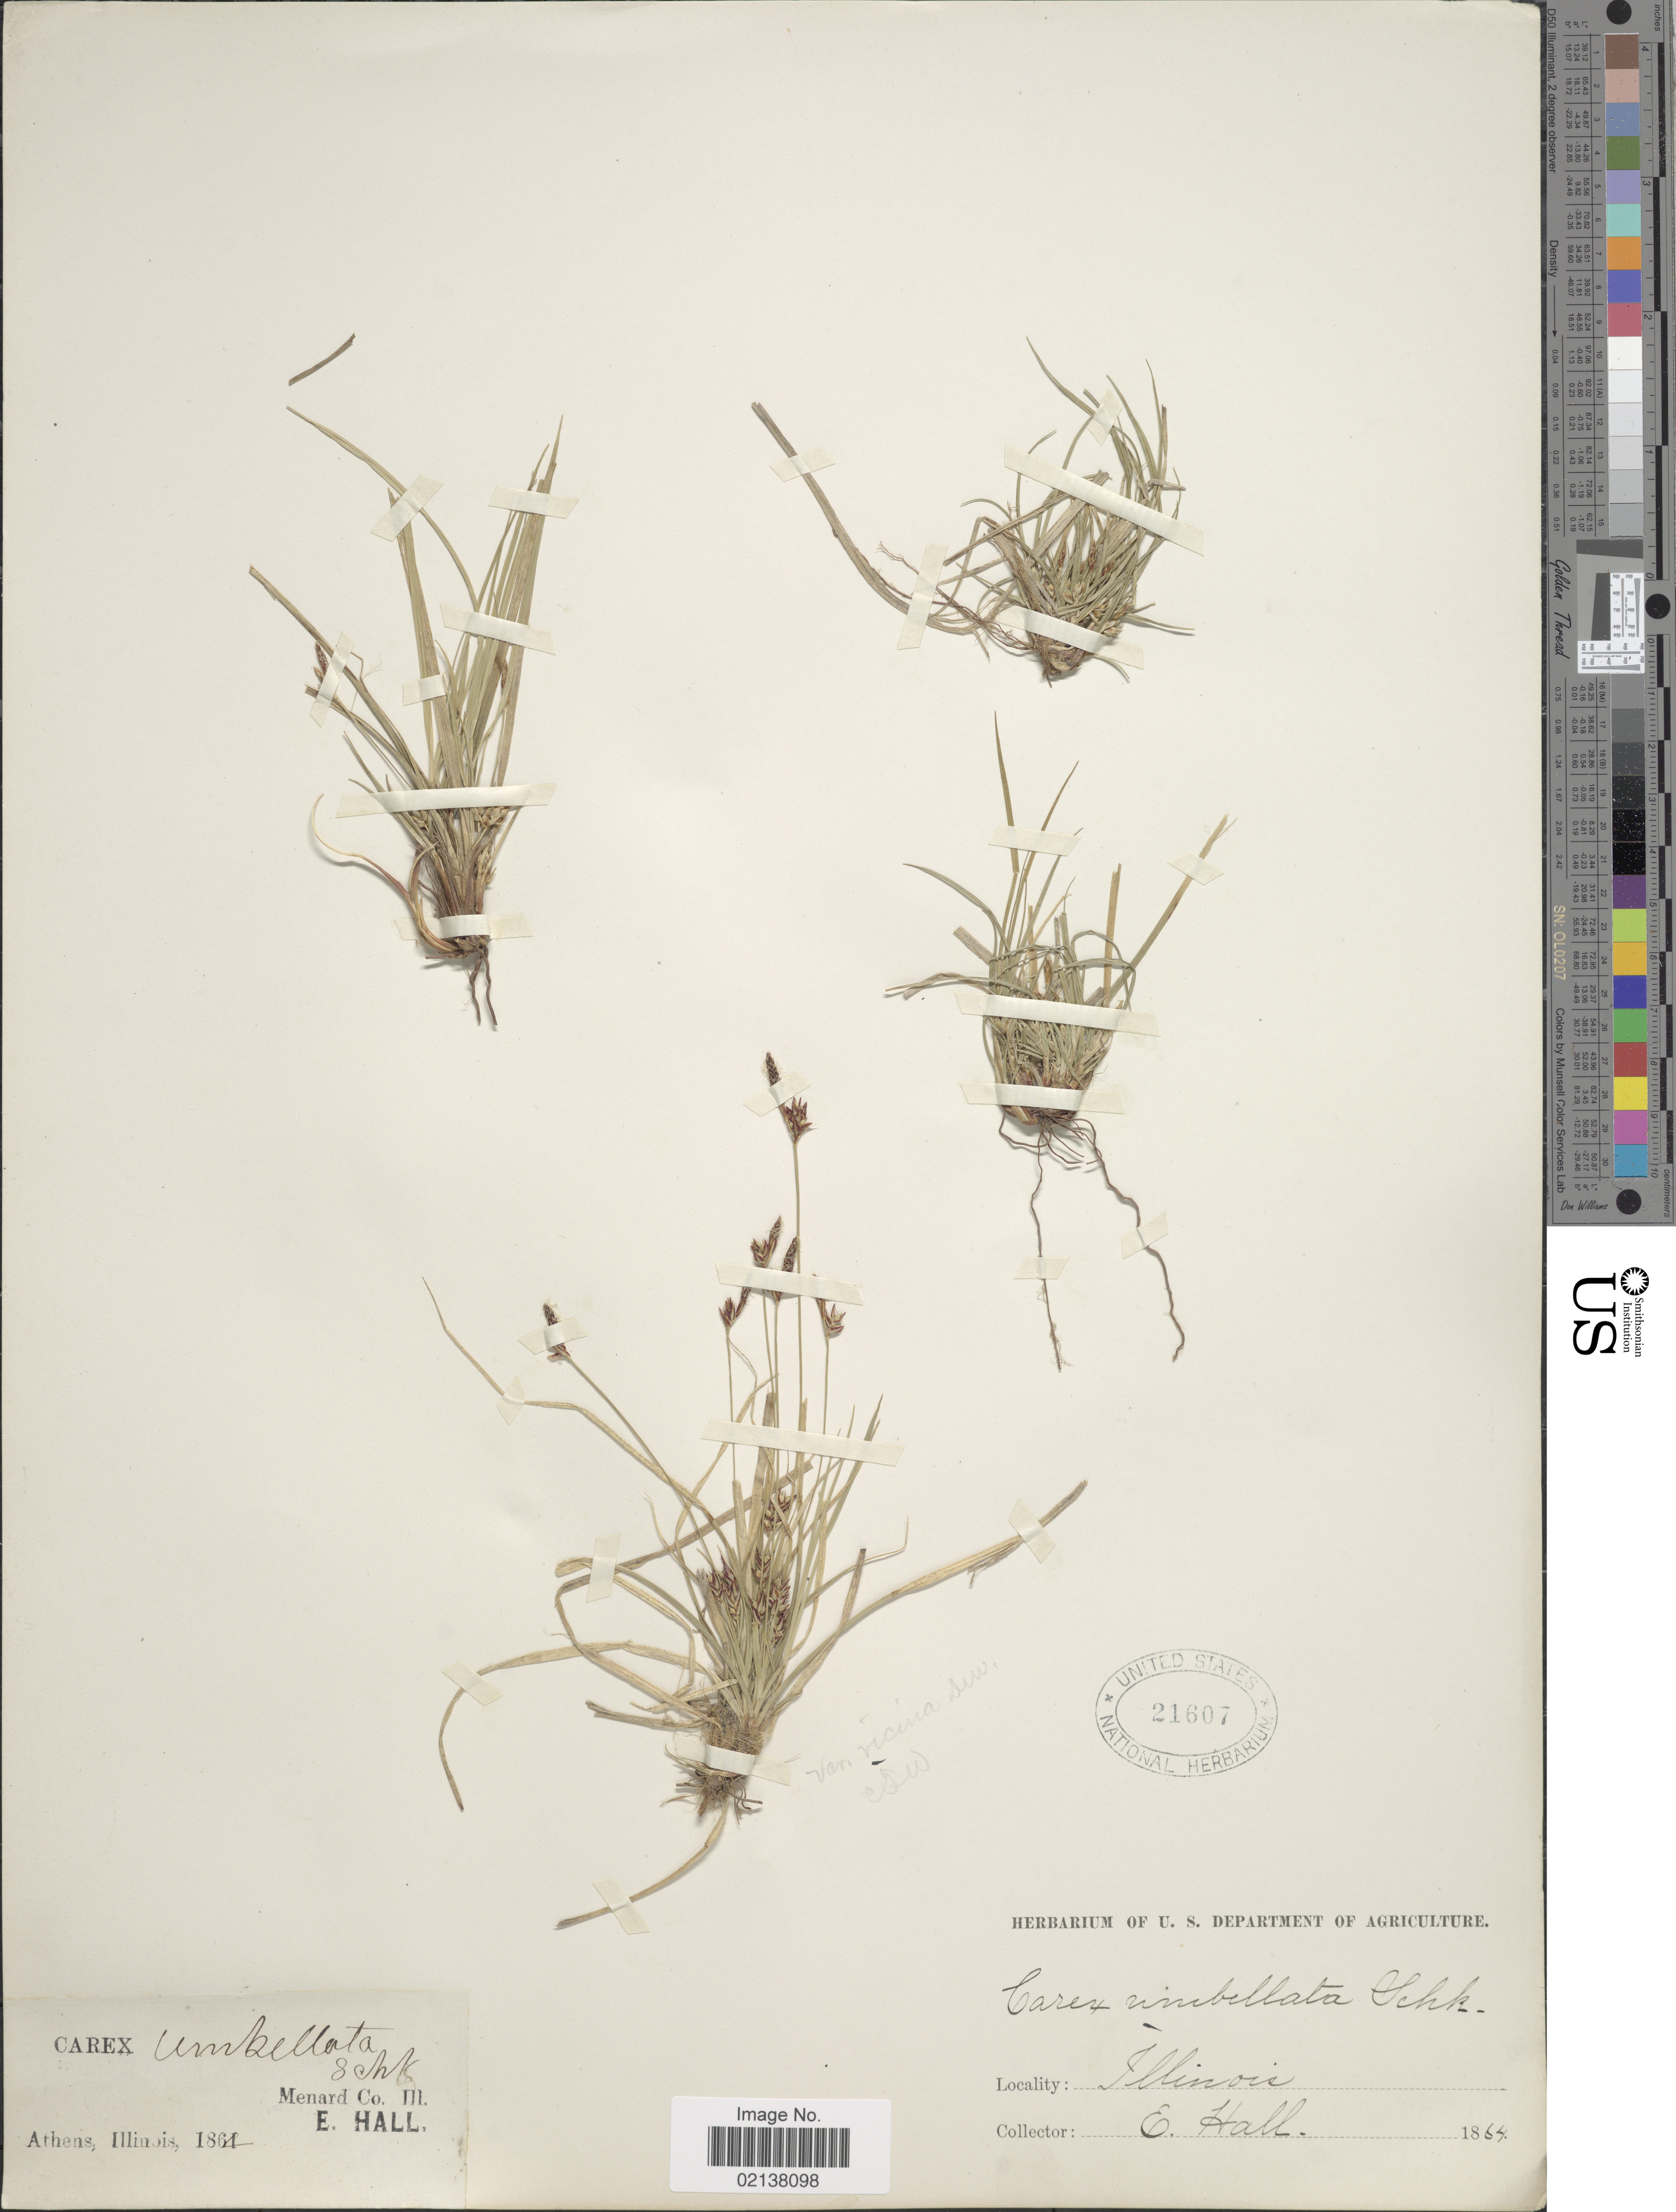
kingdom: Plantae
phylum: Tracheophyta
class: Liliopsida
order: Poales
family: Cyperaceae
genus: Carex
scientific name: Carex umbellata var. vicina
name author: Dewey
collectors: E. Hall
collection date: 1864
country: United States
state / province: Illinois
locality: Menard Co. Athens,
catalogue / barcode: US 21607